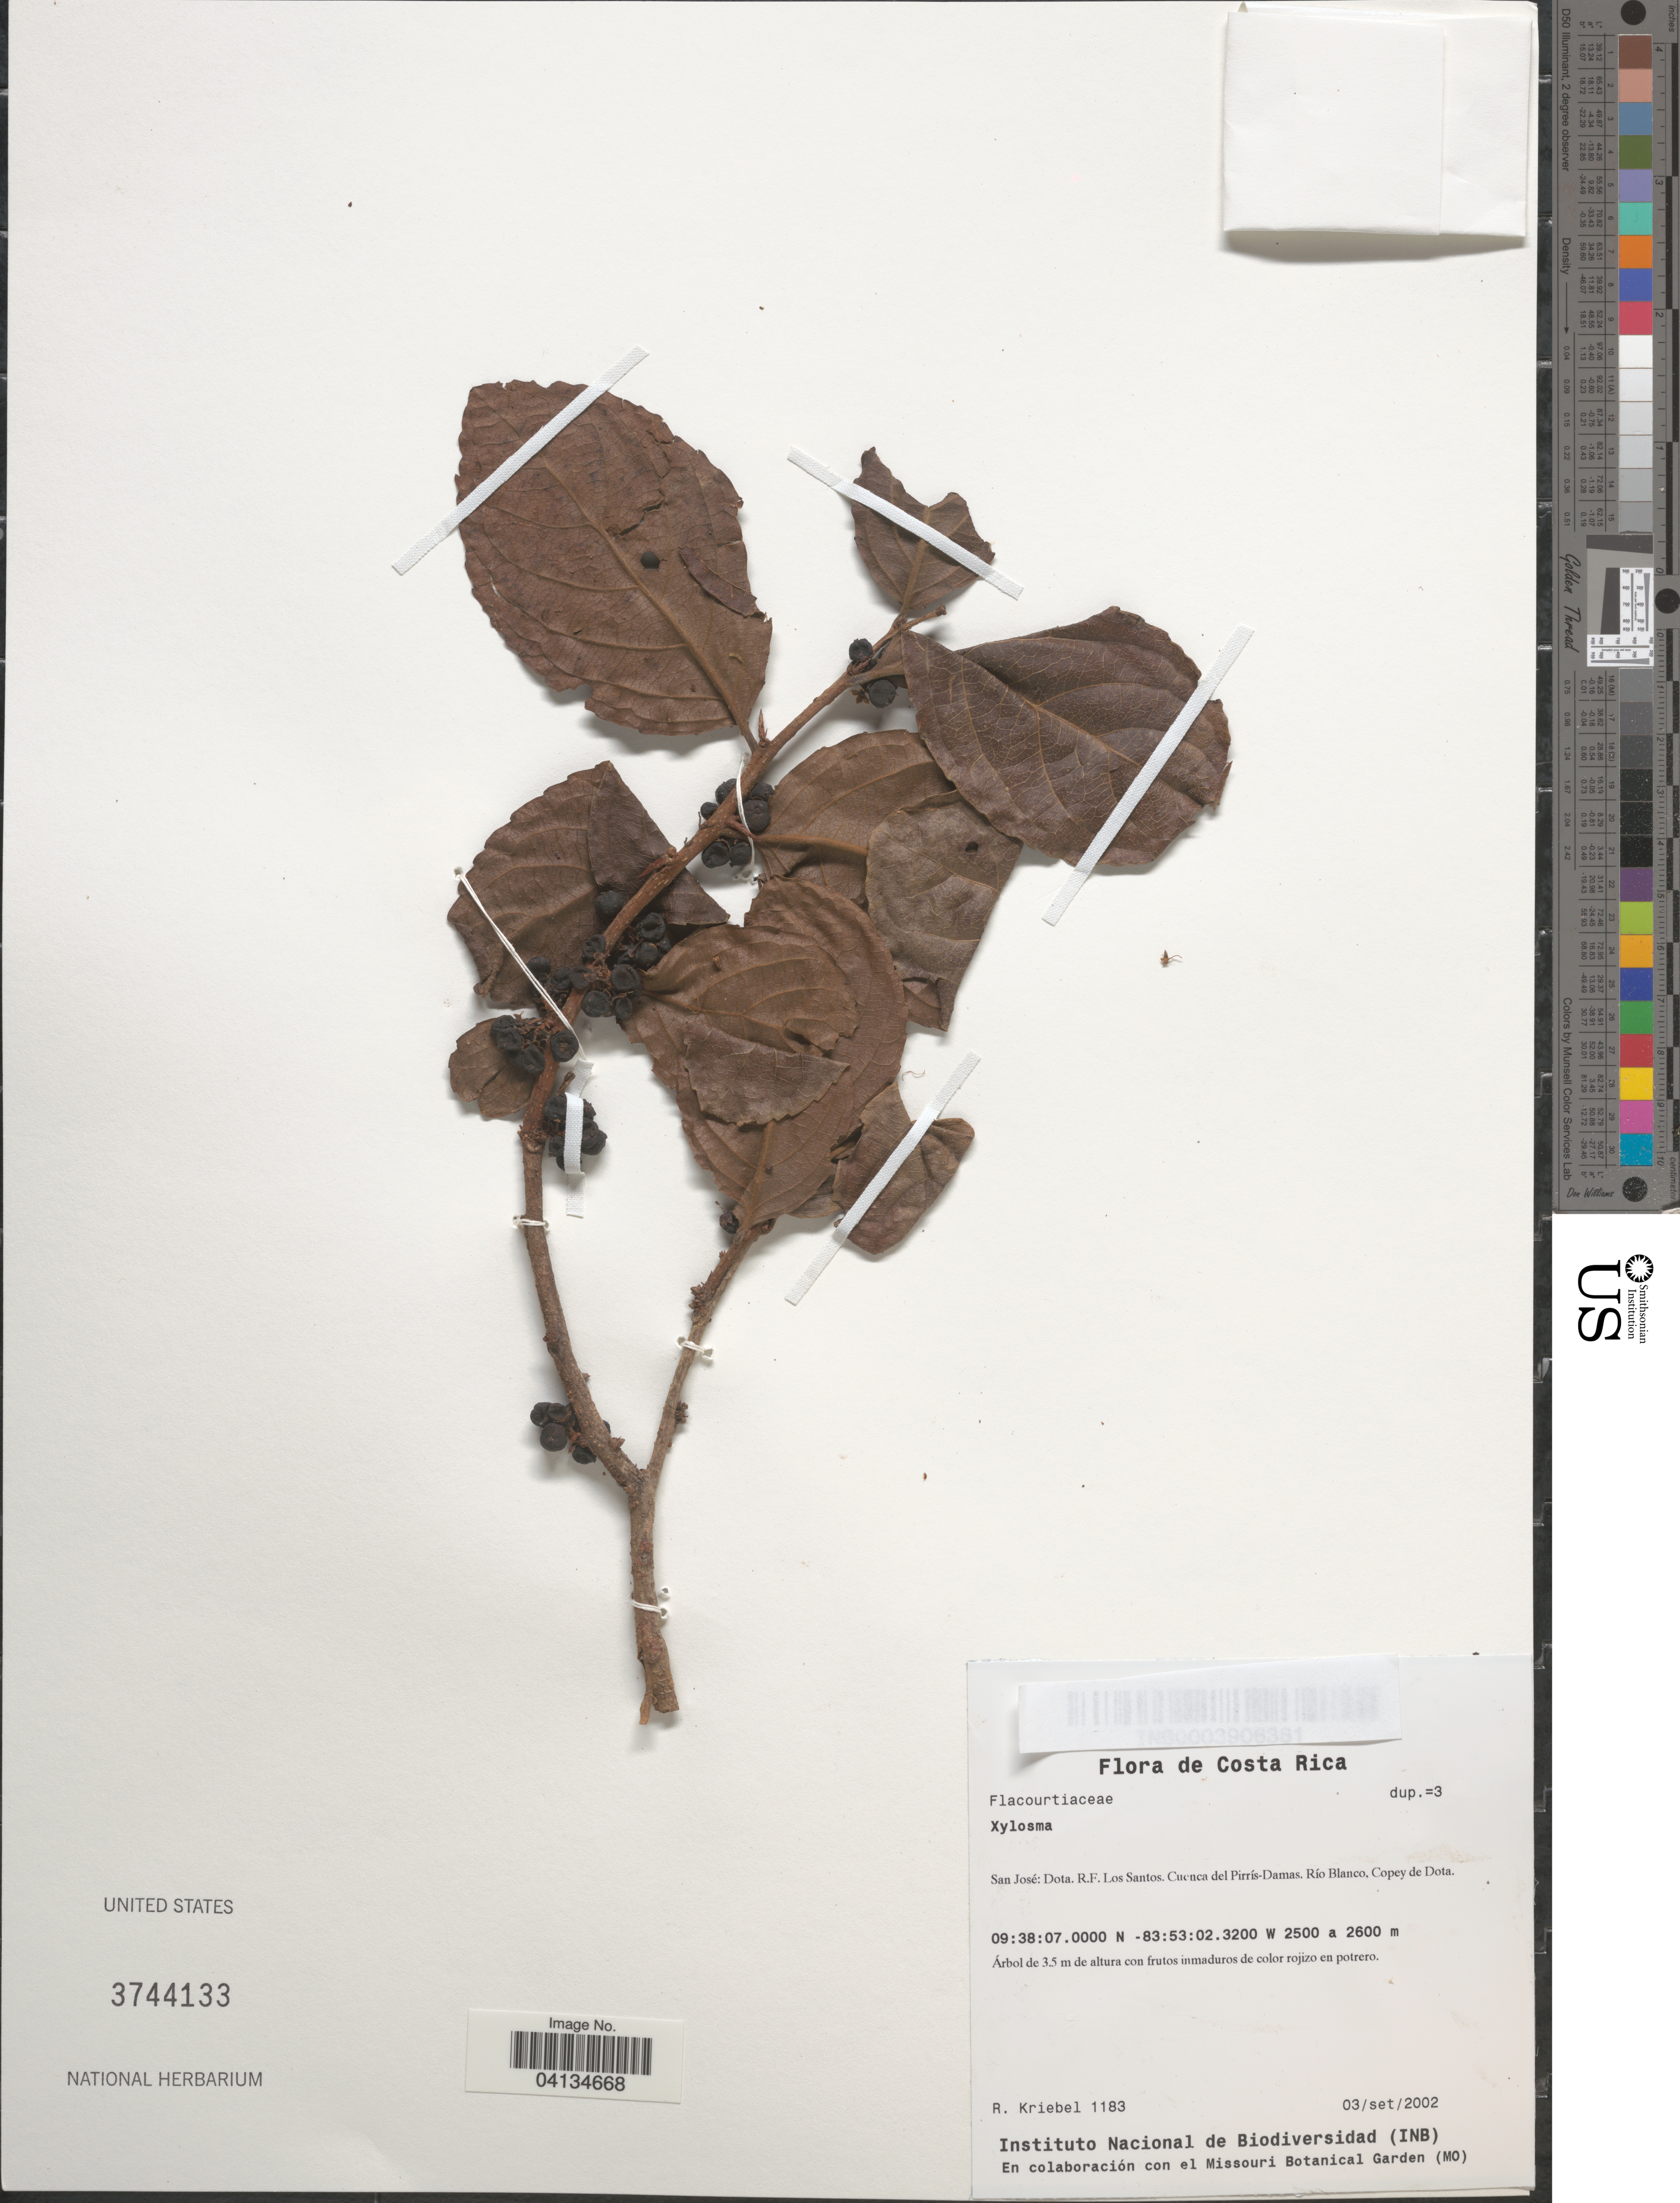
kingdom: Plantae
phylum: Tracheophyta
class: Magnoliopsida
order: Malpighiales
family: Salicaceae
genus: Xylosma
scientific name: Xylosma sp.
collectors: R. Kriebel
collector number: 1183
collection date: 2002-09-03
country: Costa Rica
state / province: San José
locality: Dota. R.F. Los Santos. Cuenca del Pirrís-Damas. Río Blanco, Copey de Dota.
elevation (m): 2500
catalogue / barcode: US 3744133